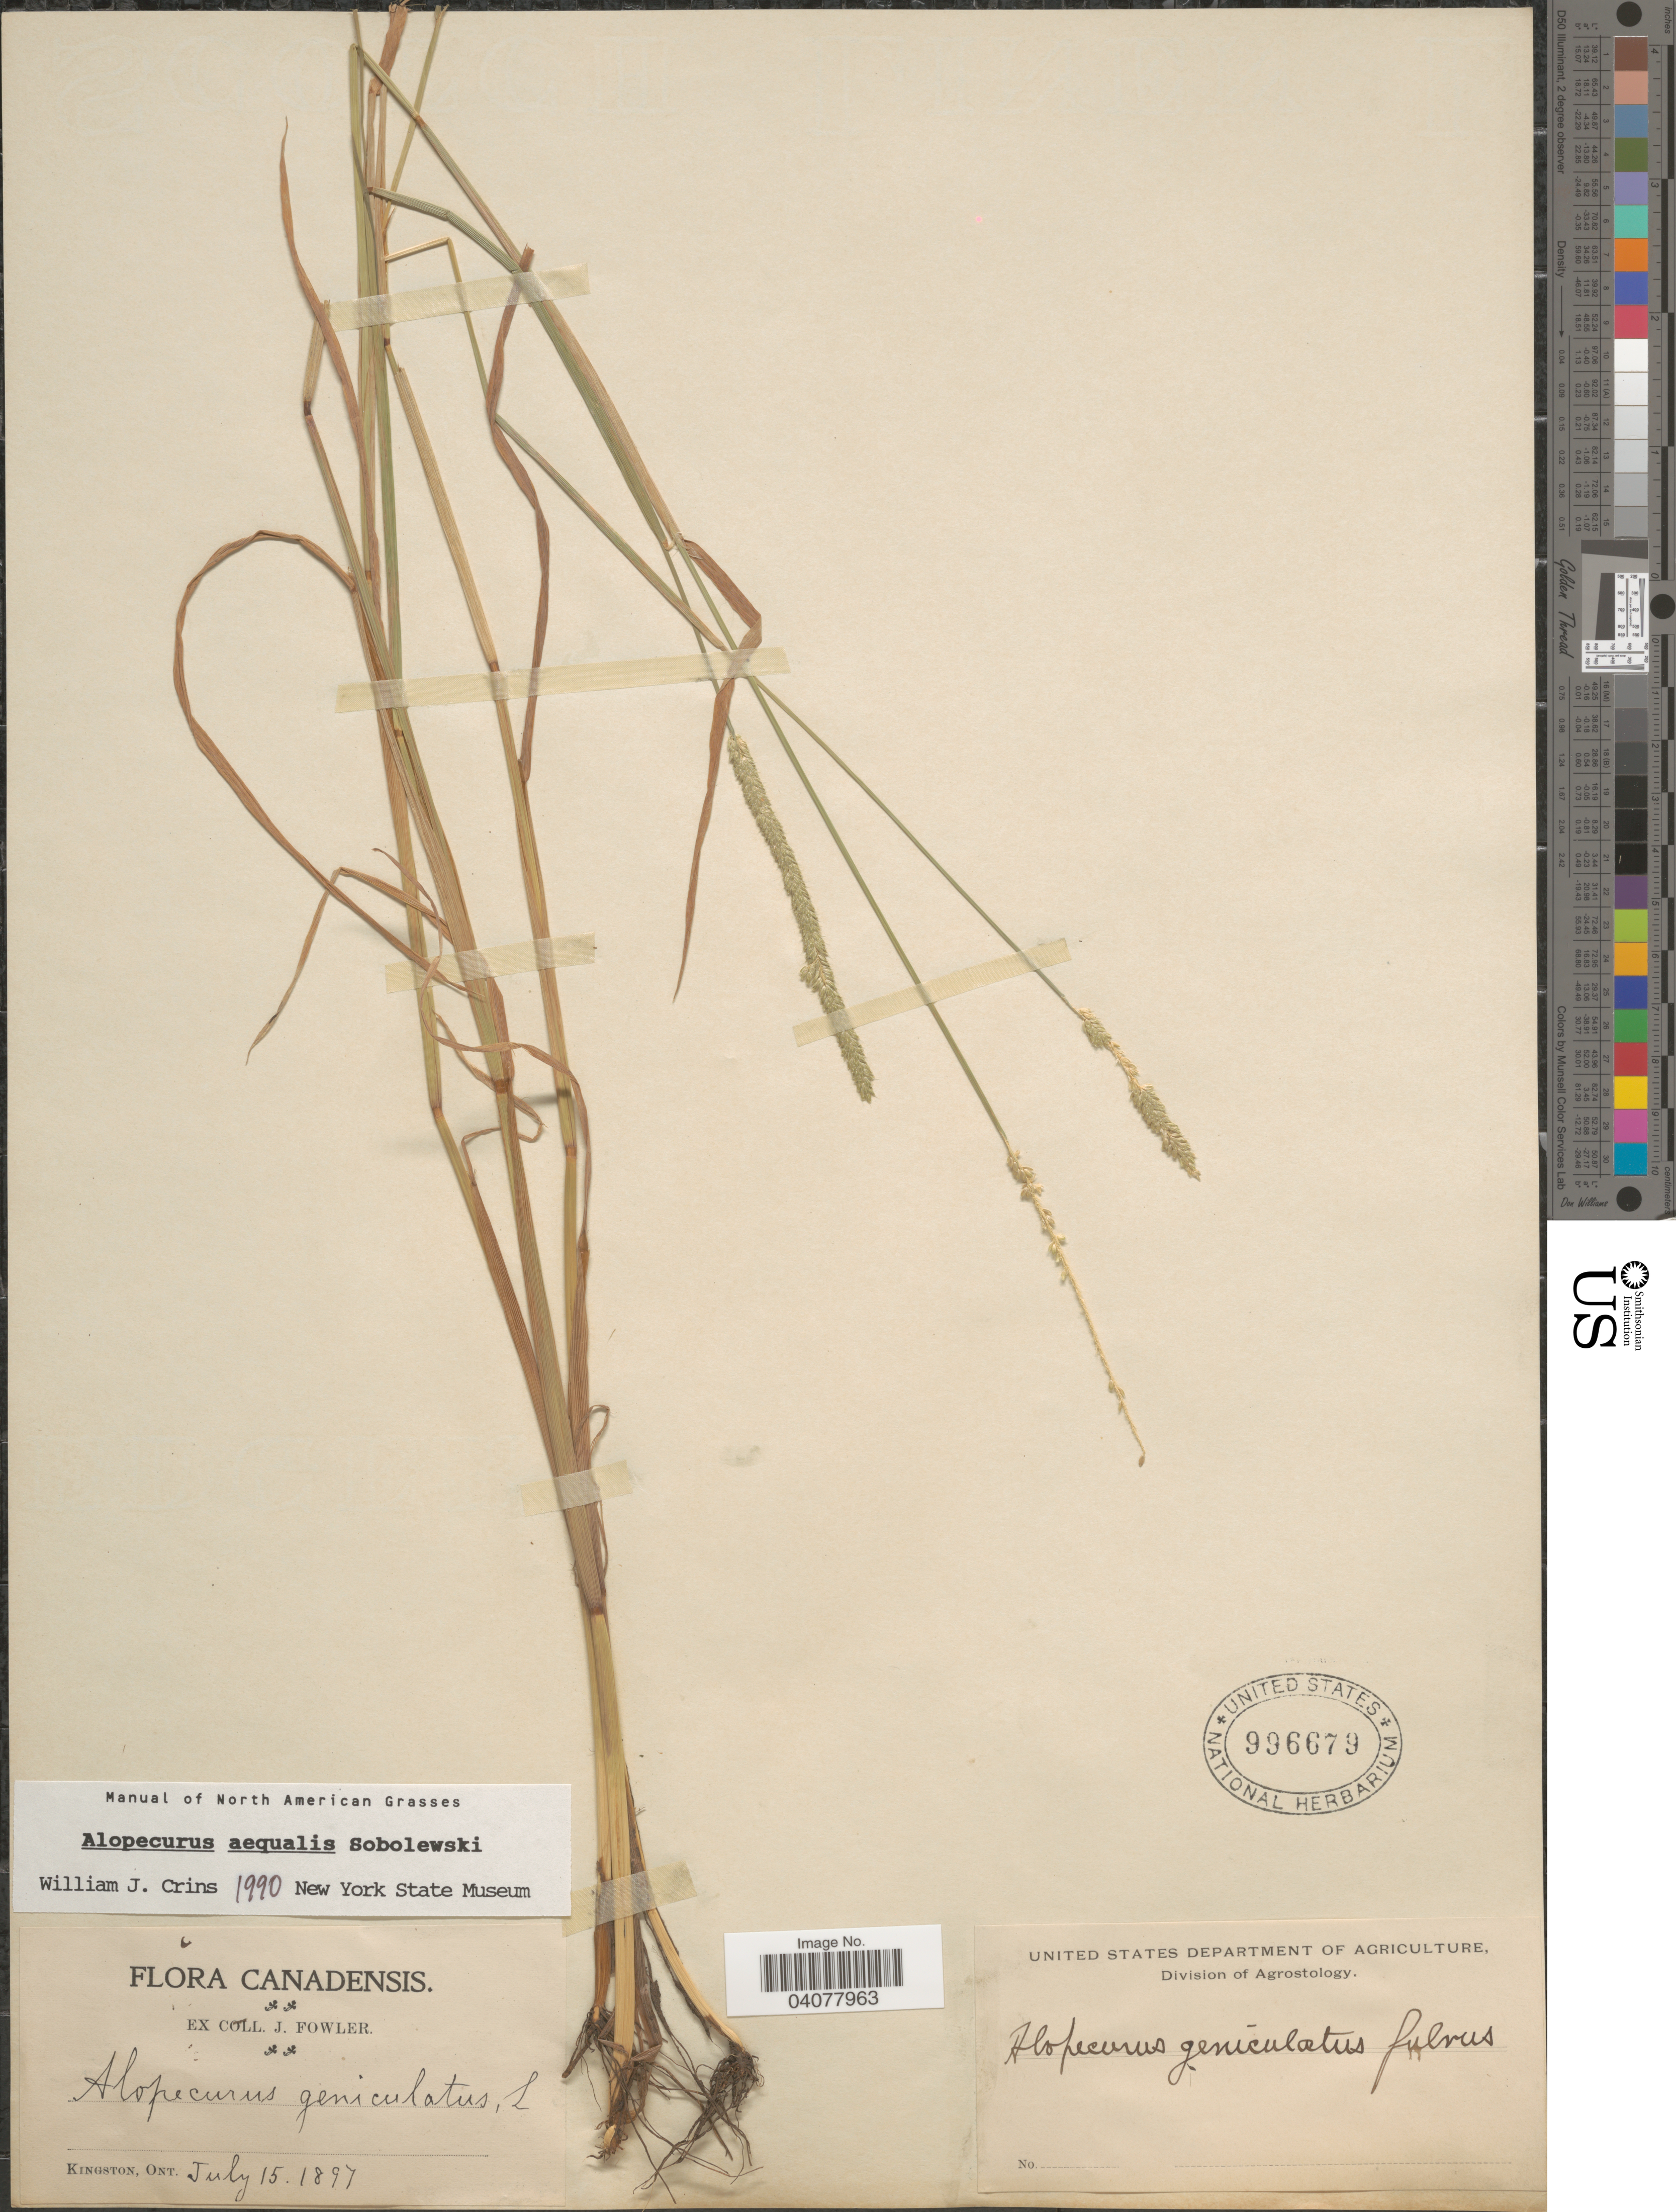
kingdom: Plantae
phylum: Tracheophyta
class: Liliopsida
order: Poales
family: Poaceae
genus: Alopecurus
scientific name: Alopecurus aequalis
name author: Sobol.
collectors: J. Fowler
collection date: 1897-07-15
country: Canada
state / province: Ontario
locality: Kingston.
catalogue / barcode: US 996679